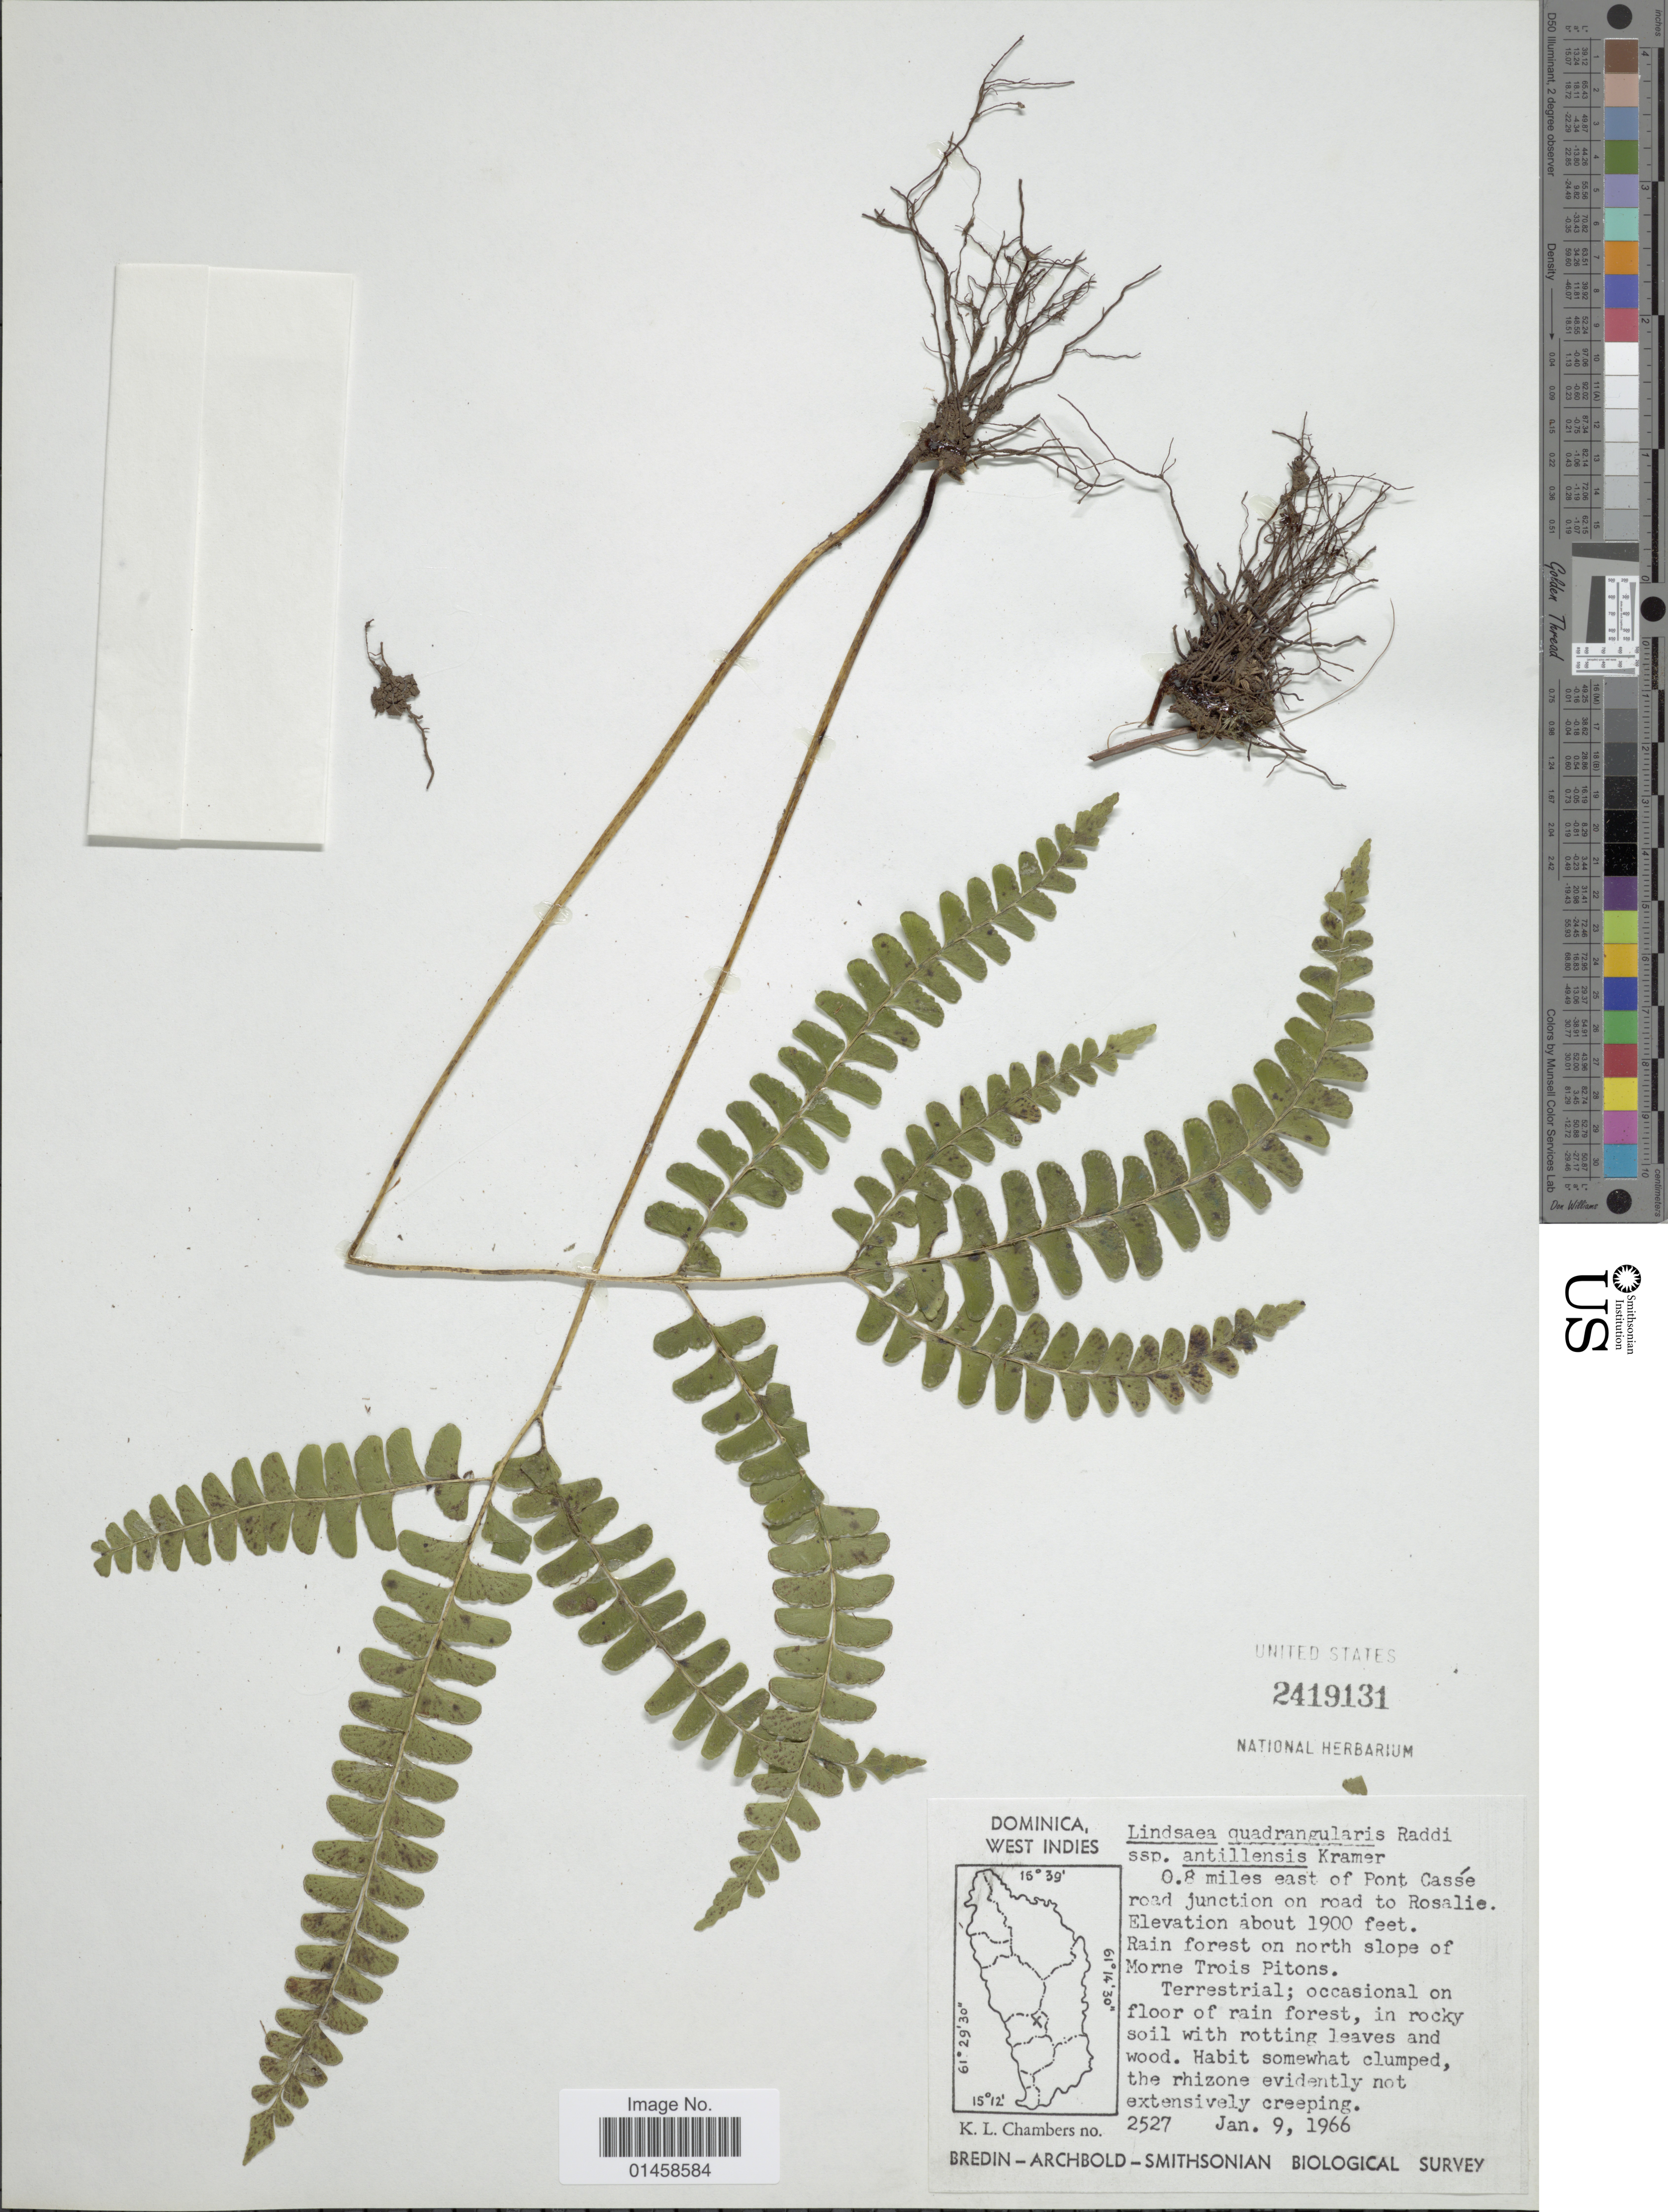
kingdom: Plantae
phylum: Tracheophyta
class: Polypodiopsida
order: Polypodiales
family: Lindsaeaceae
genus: Lindsaea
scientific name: Lindsaea quadrangularis subsp. antillensis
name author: K.U. Kramer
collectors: K. Chambers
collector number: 2527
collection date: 1966-01-09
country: Dominica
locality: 0.8 miles east of Pont Casse road junction on road to Rosalie, Rain forest on north slope of Morne Trois Pitons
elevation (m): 579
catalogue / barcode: US 2419131